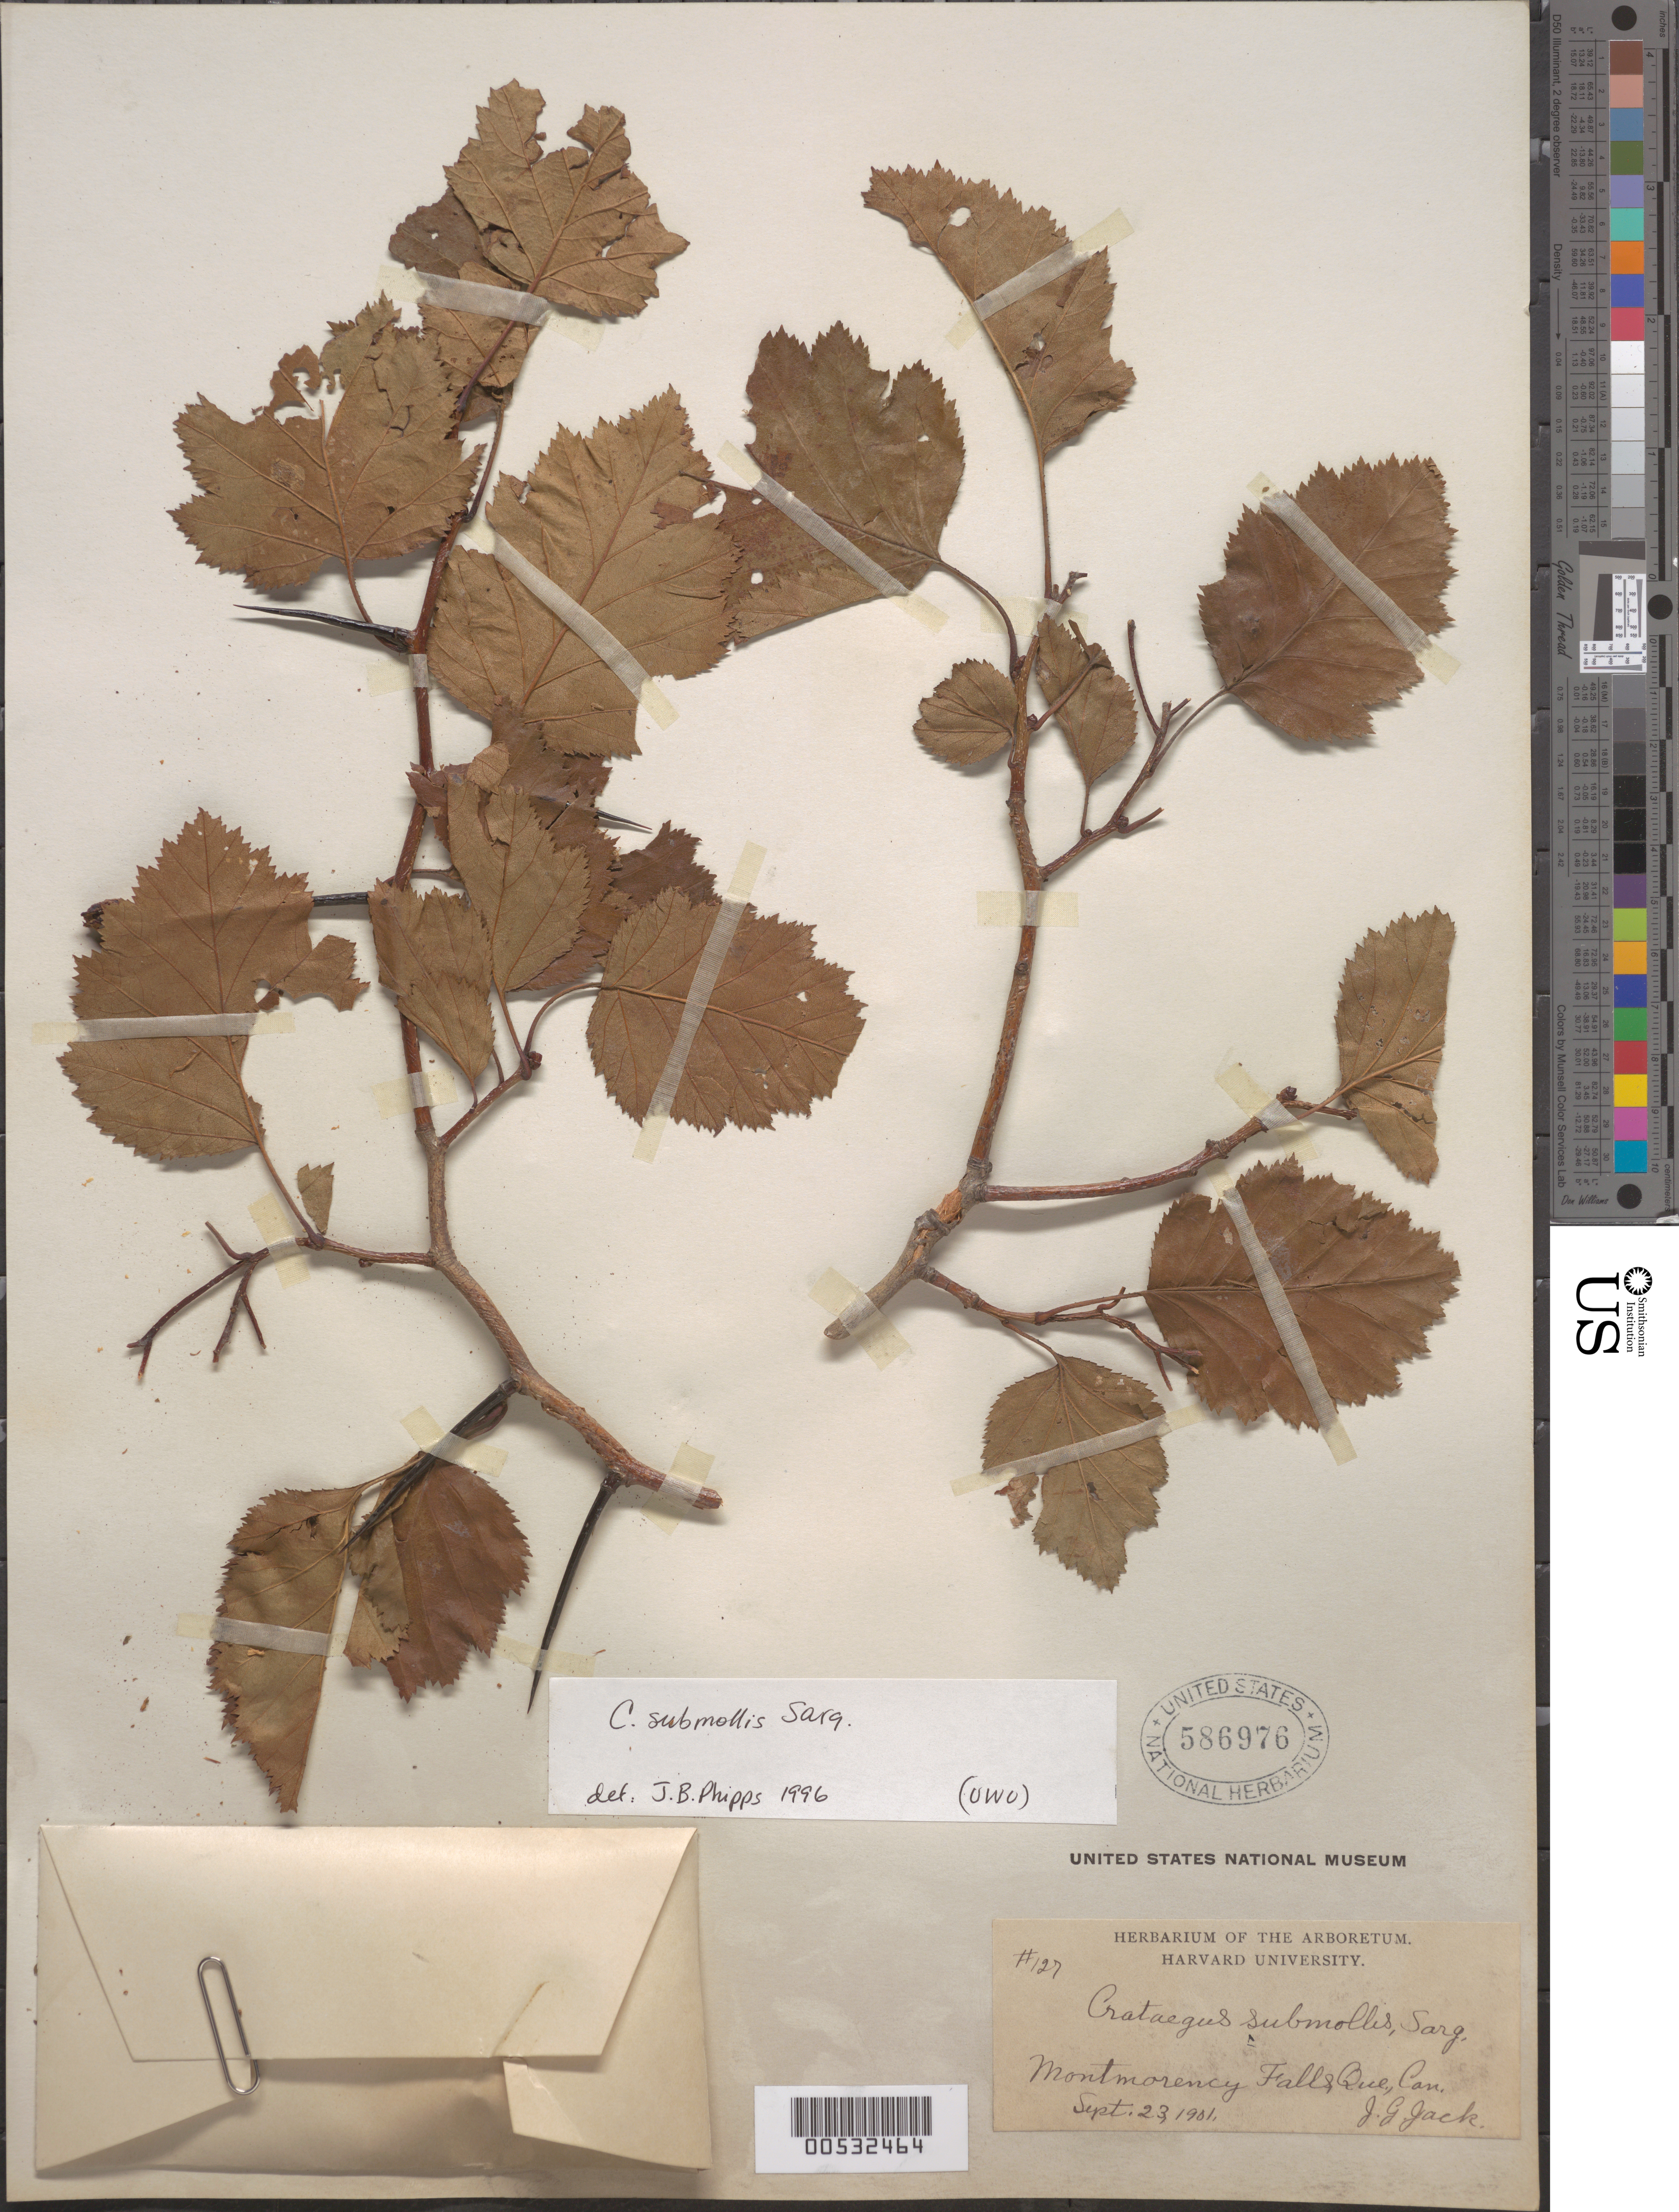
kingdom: Plantae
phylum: Tracheophyta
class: Magnoliopsida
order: Rosales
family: Rosaceae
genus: Crataegus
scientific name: Crataegus submollis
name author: Sarg.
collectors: J. G. Jack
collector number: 127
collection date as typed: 23 Sep 1901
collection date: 1901-09-23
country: Canada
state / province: Quebec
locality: Montmorency Falls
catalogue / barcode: US 586976